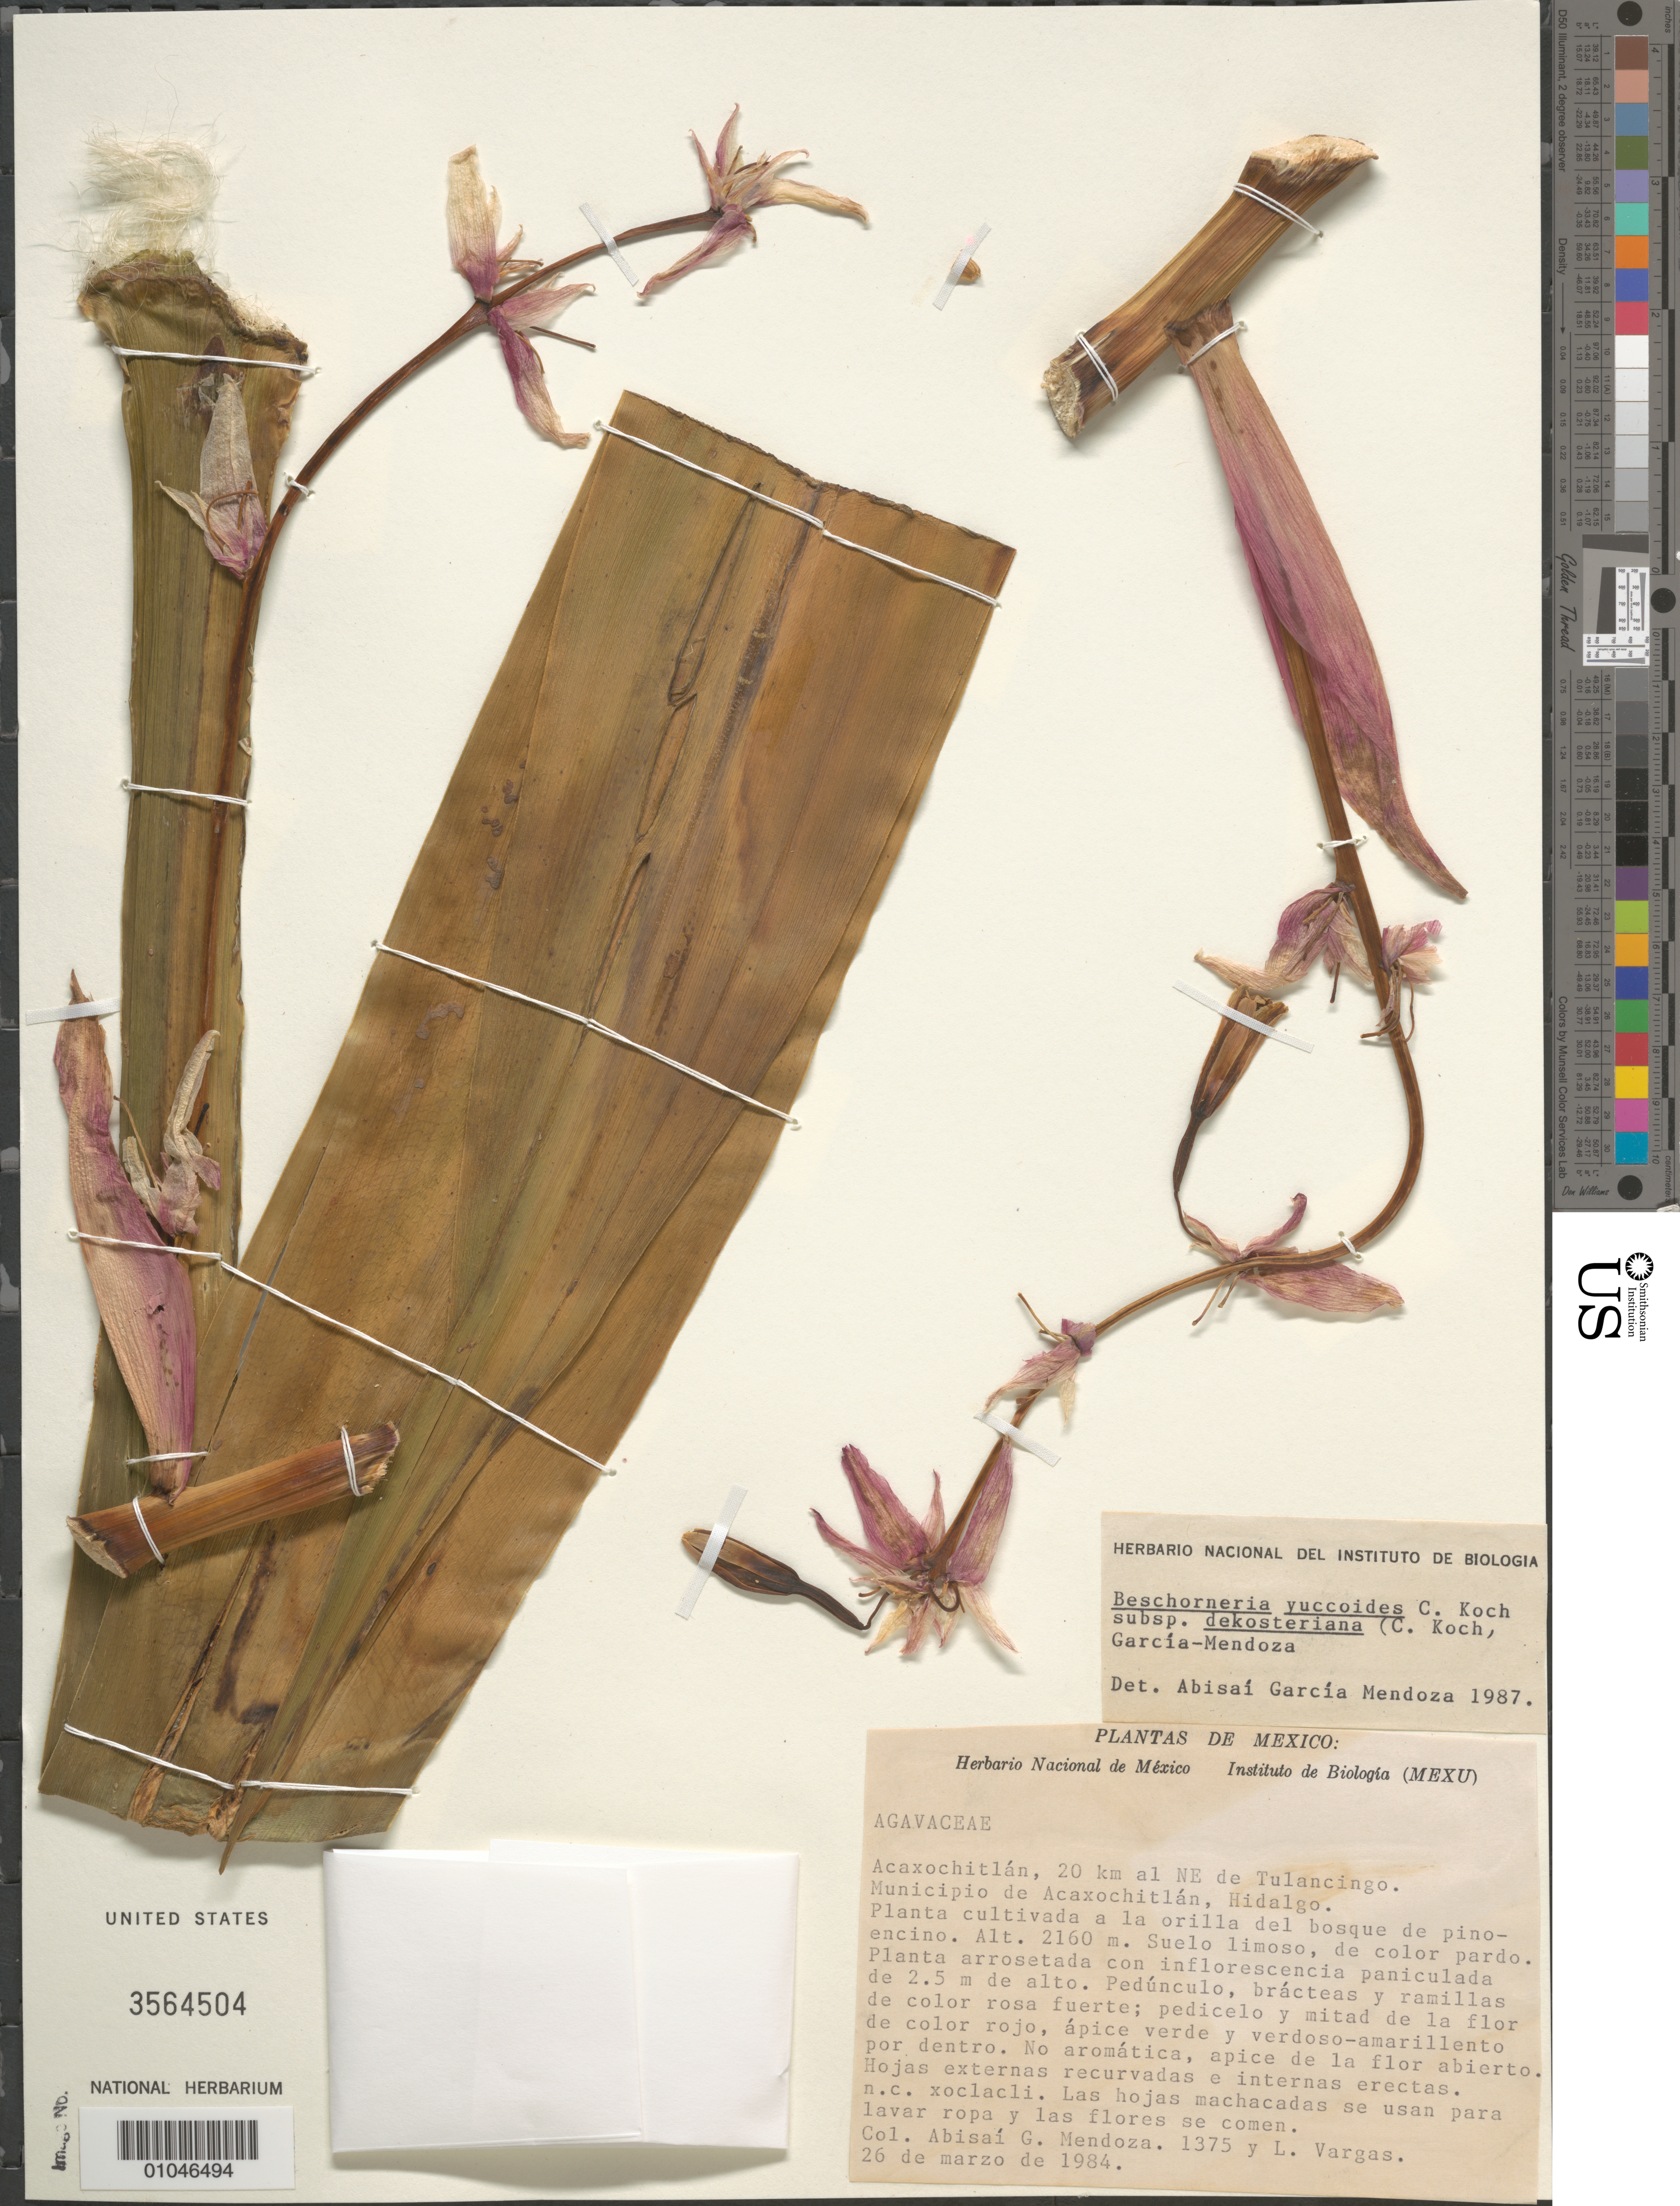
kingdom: Plantae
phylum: Tracheophyta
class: Liliopsida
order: Asparagales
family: Asparagaceae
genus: Beschorneria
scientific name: Beschorneria yuccoides subsp. dekosteriana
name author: (K. Koch) García-Mend.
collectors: A. García-Mendoza & E. Martínez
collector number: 1375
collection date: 1984-03-26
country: Mexico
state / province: Hidalgo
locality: Acaxochitlan, 20 km al NE de Tulancingo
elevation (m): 2160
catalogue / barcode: US 3564504